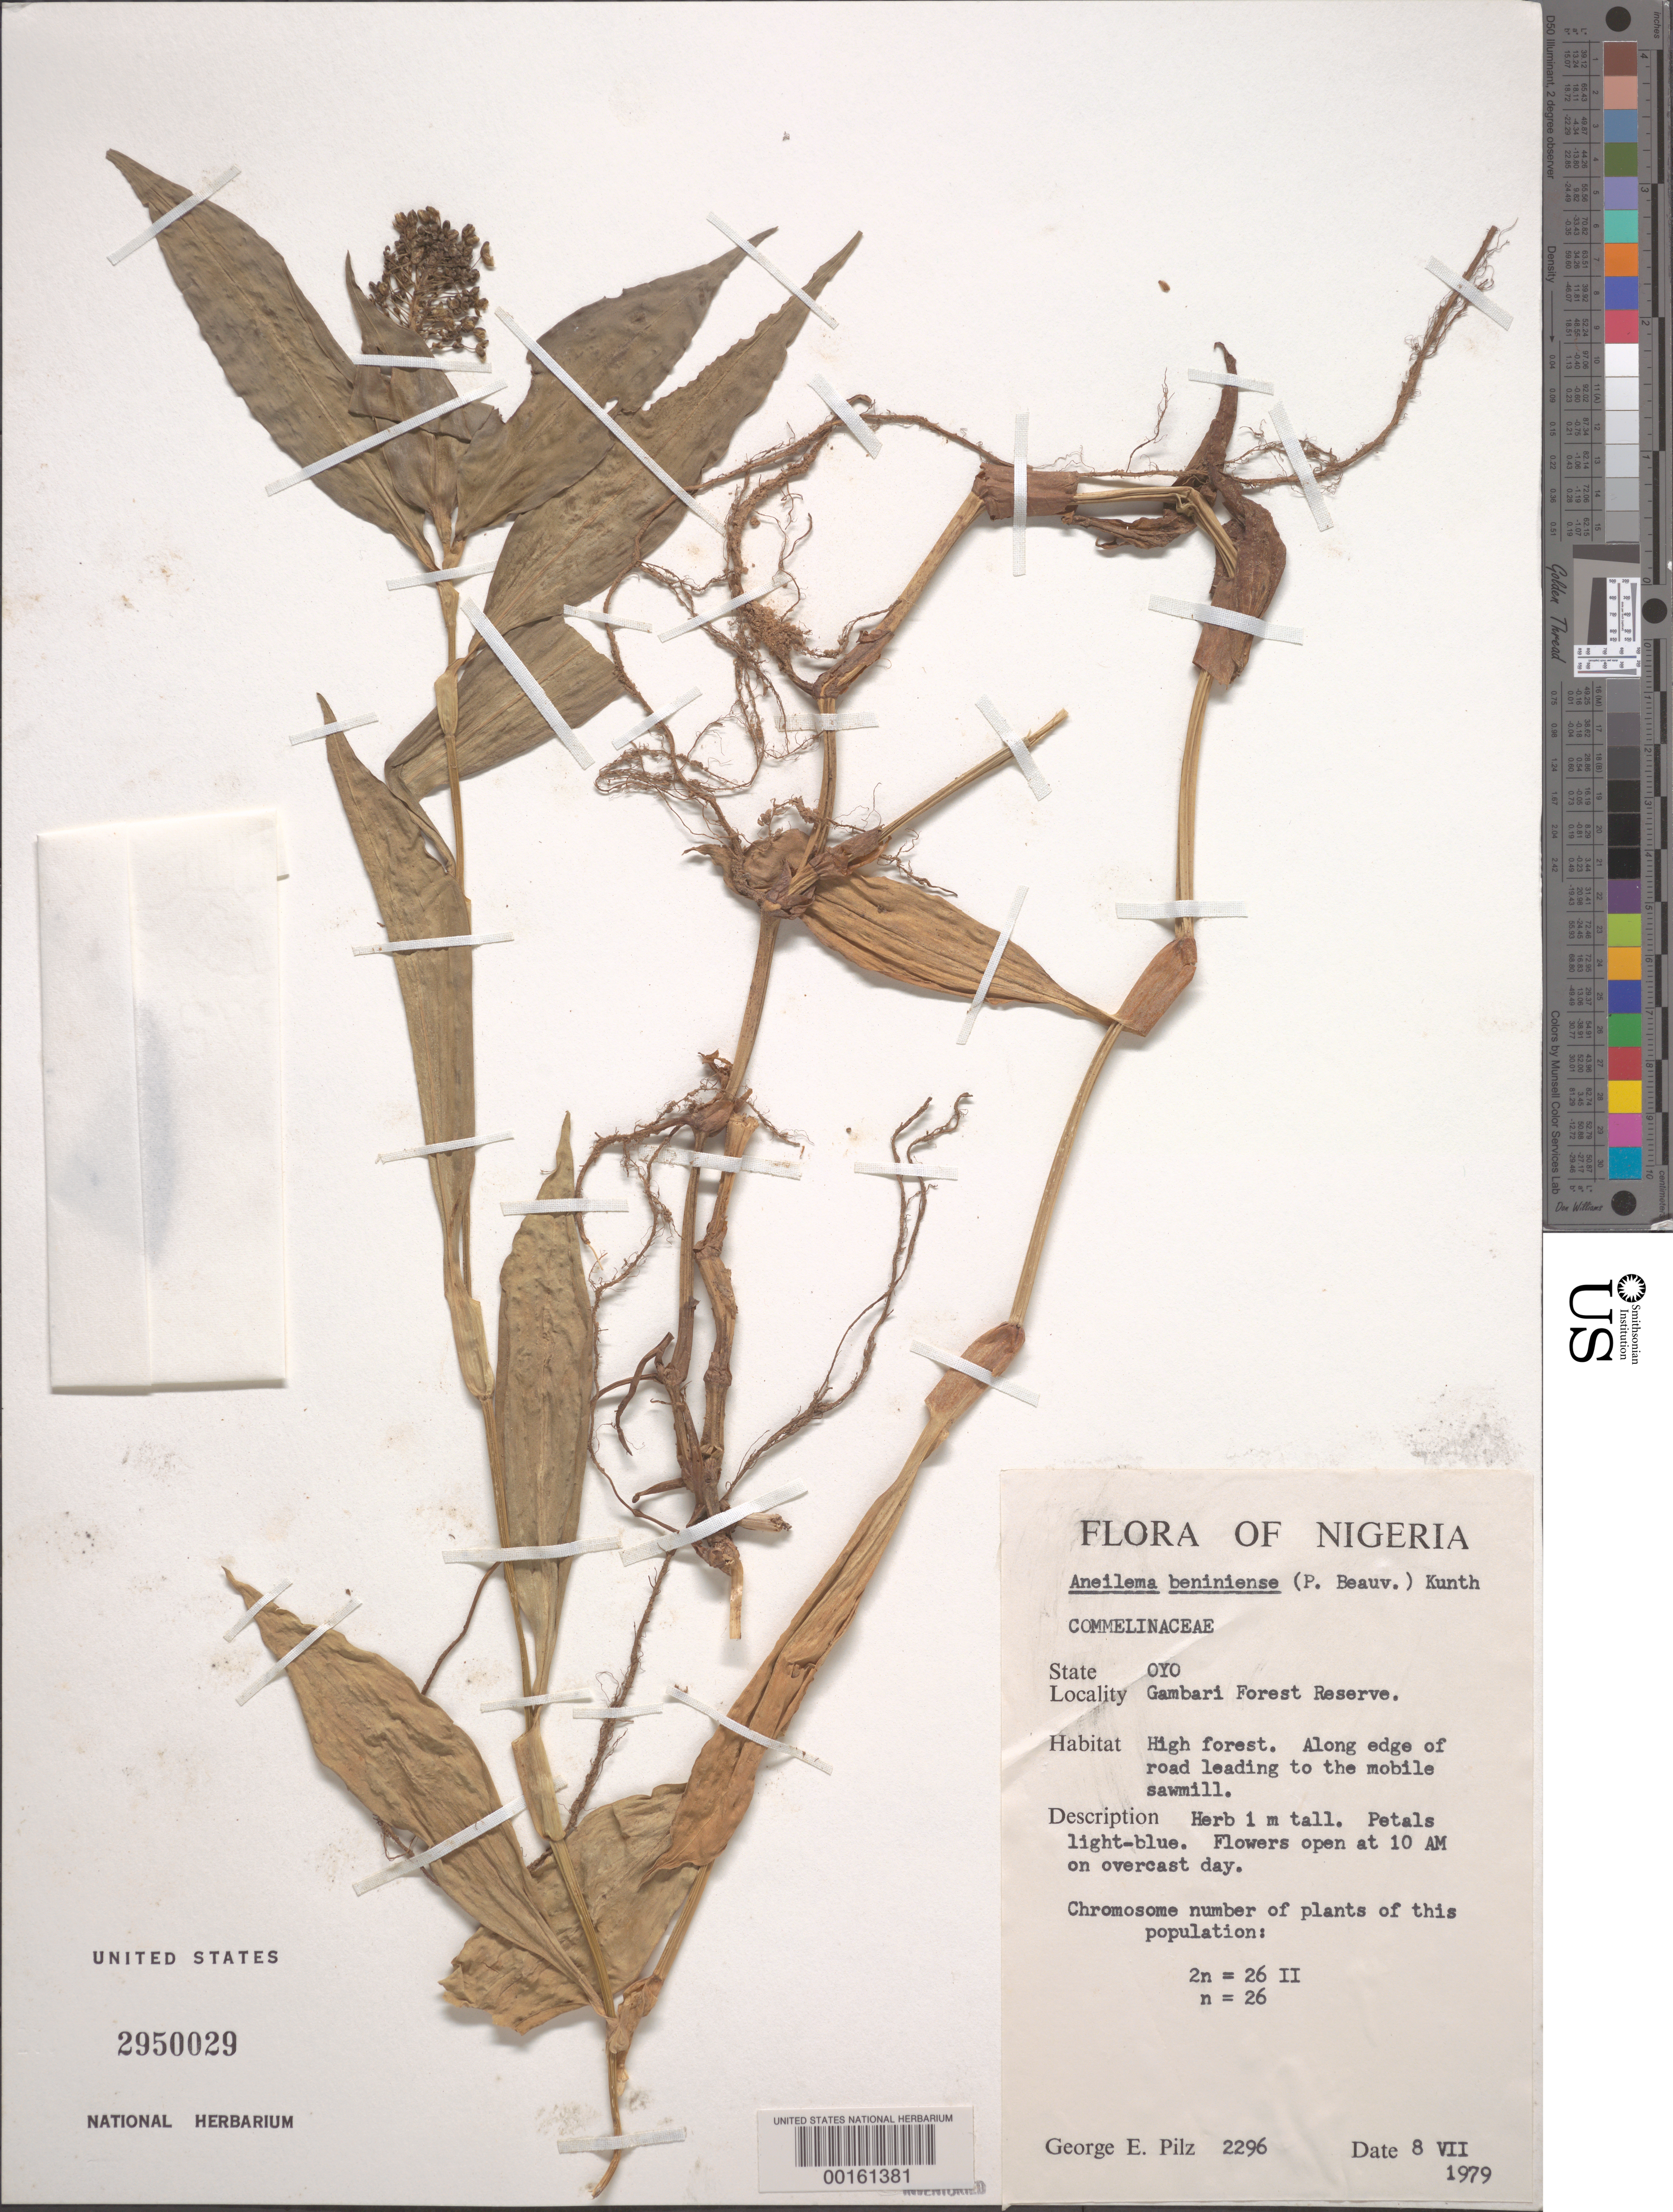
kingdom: Plantae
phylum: Tracheophyta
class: Liliopsida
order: Commelinales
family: Commelinaceae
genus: Aneilema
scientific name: Aneilema beniniense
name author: (P. Beauv.) Kunth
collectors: G. E. Pilz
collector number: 2296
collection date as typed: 08 Jul 1979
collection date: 1979-07-08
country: Nigeria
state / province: Lagos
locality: Gambari forest reserve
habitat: High forest, roadside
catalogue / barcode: US 2950029